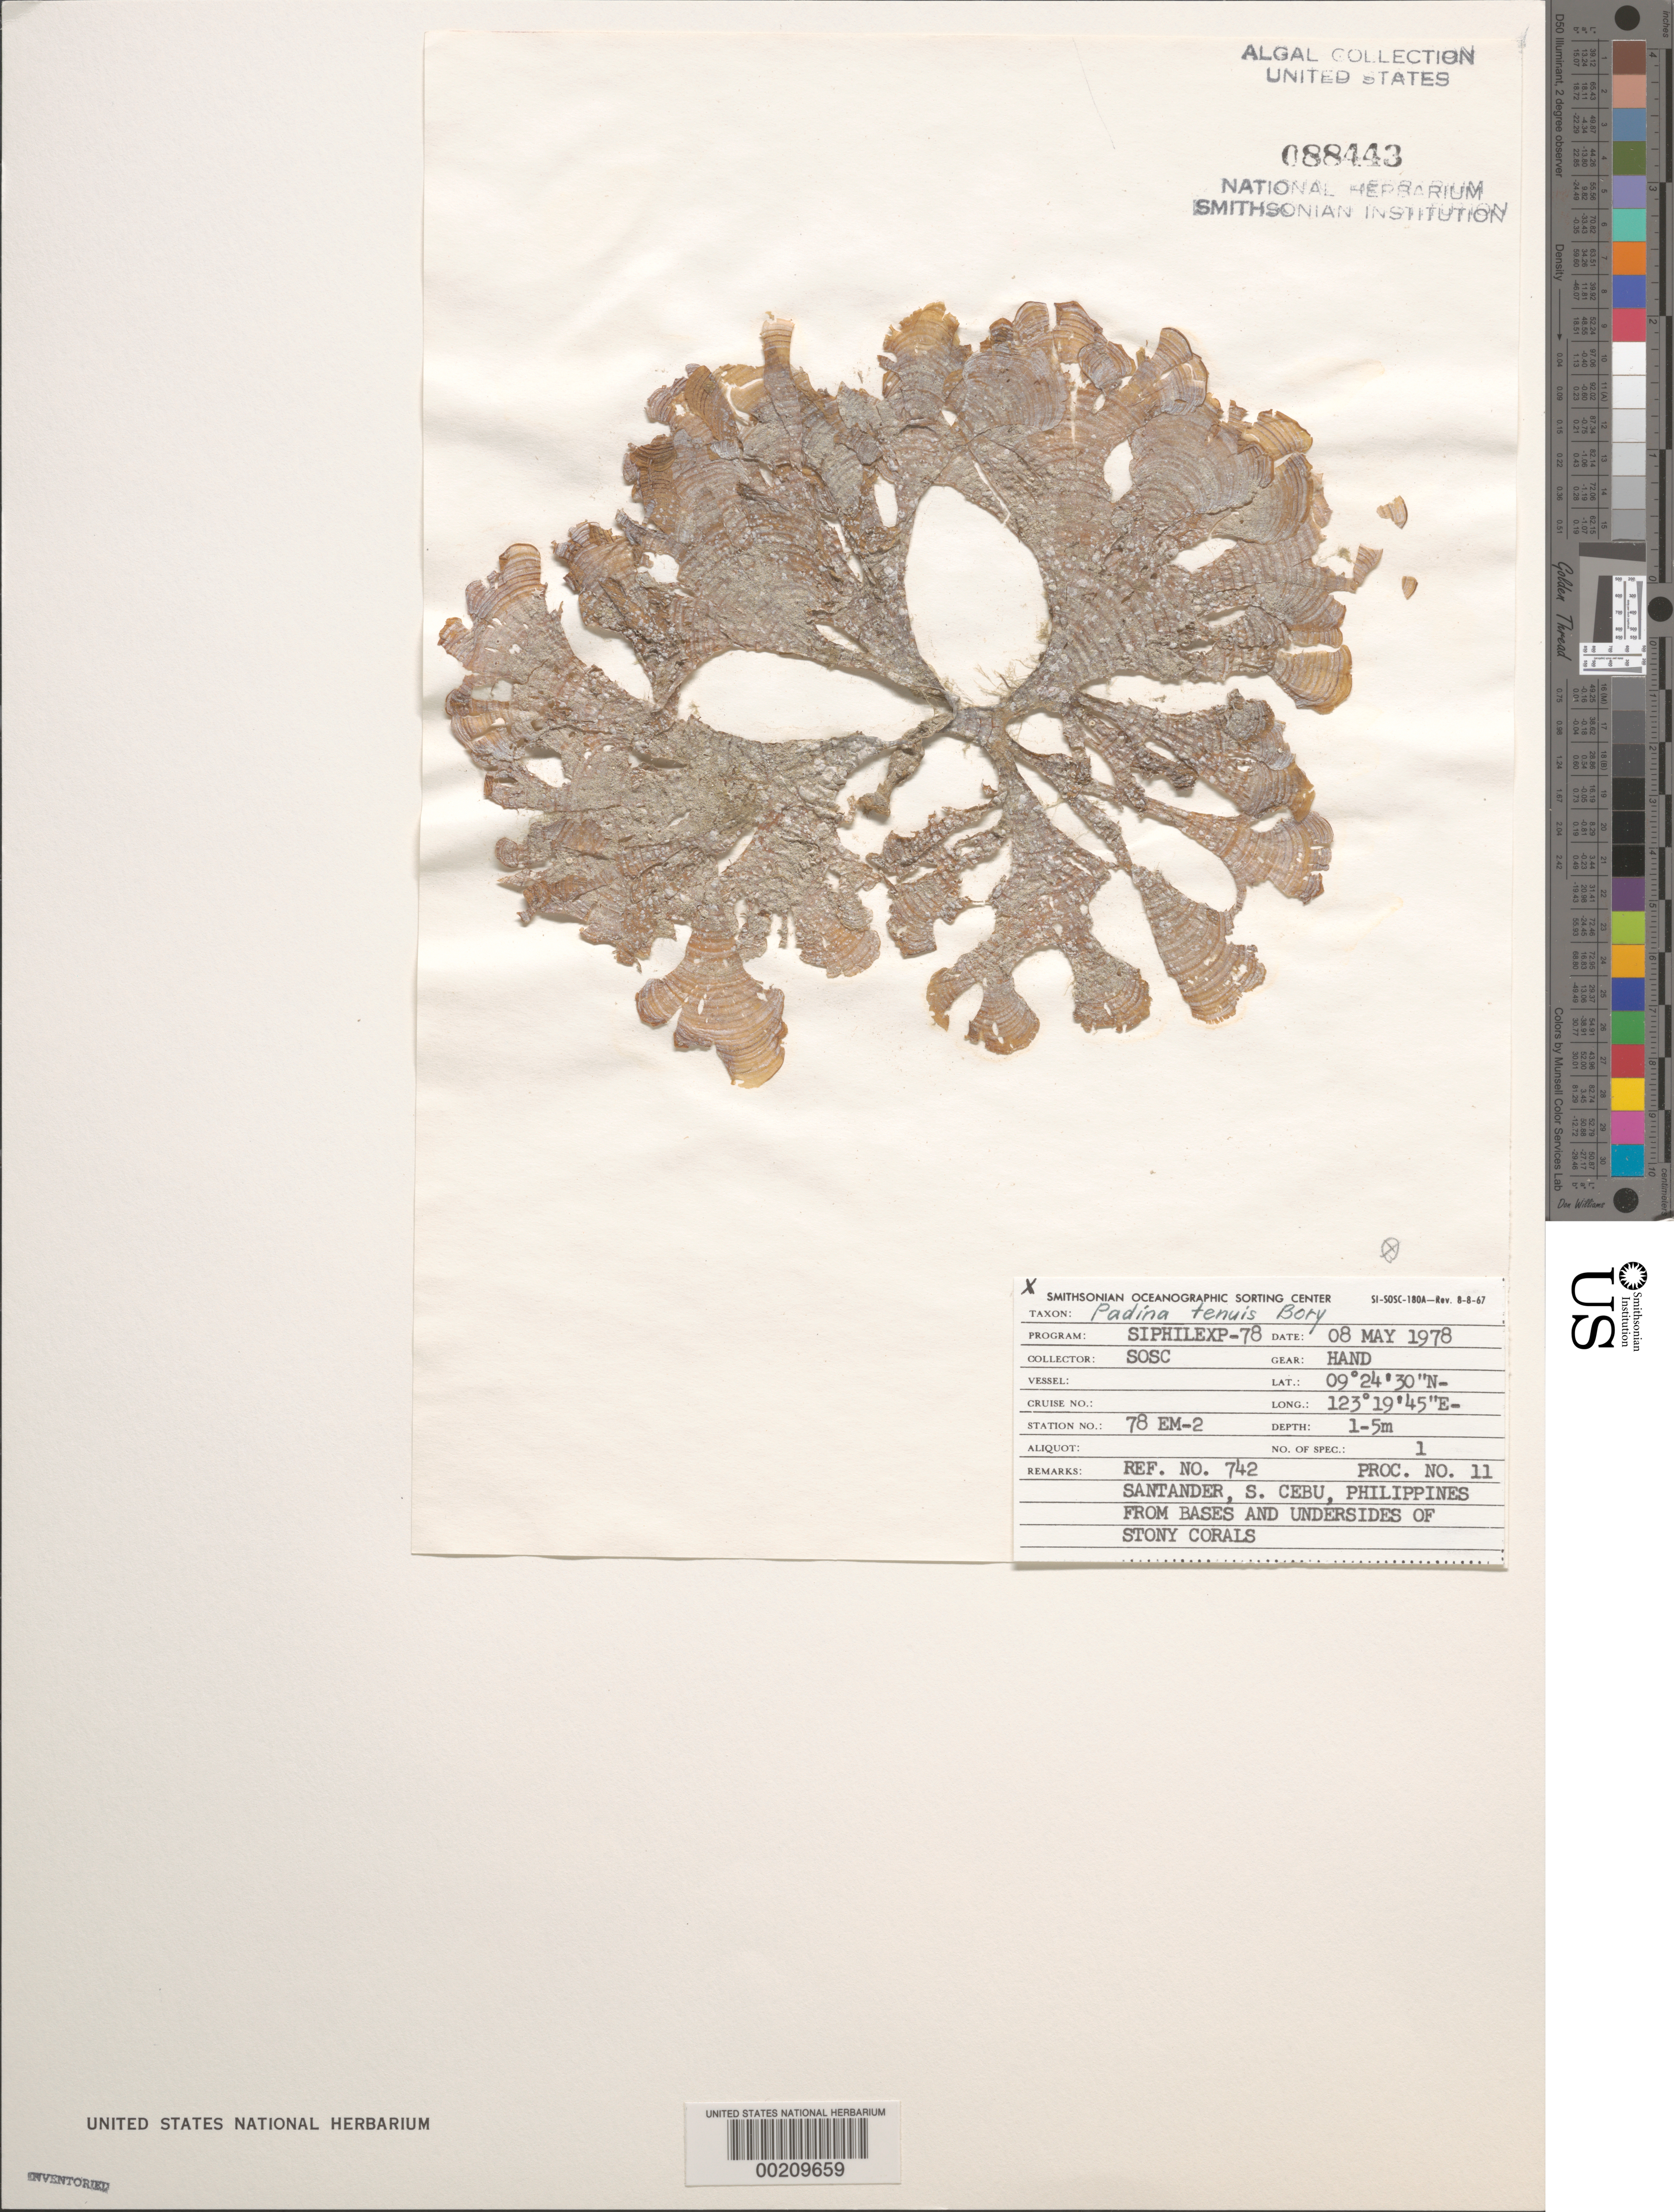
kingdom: Chromista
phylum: Ochrophyta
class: Phaeophyceae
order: Dictyotales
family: Dictyotaceae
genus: Padina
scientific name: Padina boryana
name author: Thivy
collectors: SOSC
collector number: Station 78 Em-2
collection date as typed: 08 May 1978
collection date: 1978-05-08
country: Philippines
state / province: Central Visayas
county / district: Cebu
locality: Santander, cebu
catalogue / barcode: US 88443